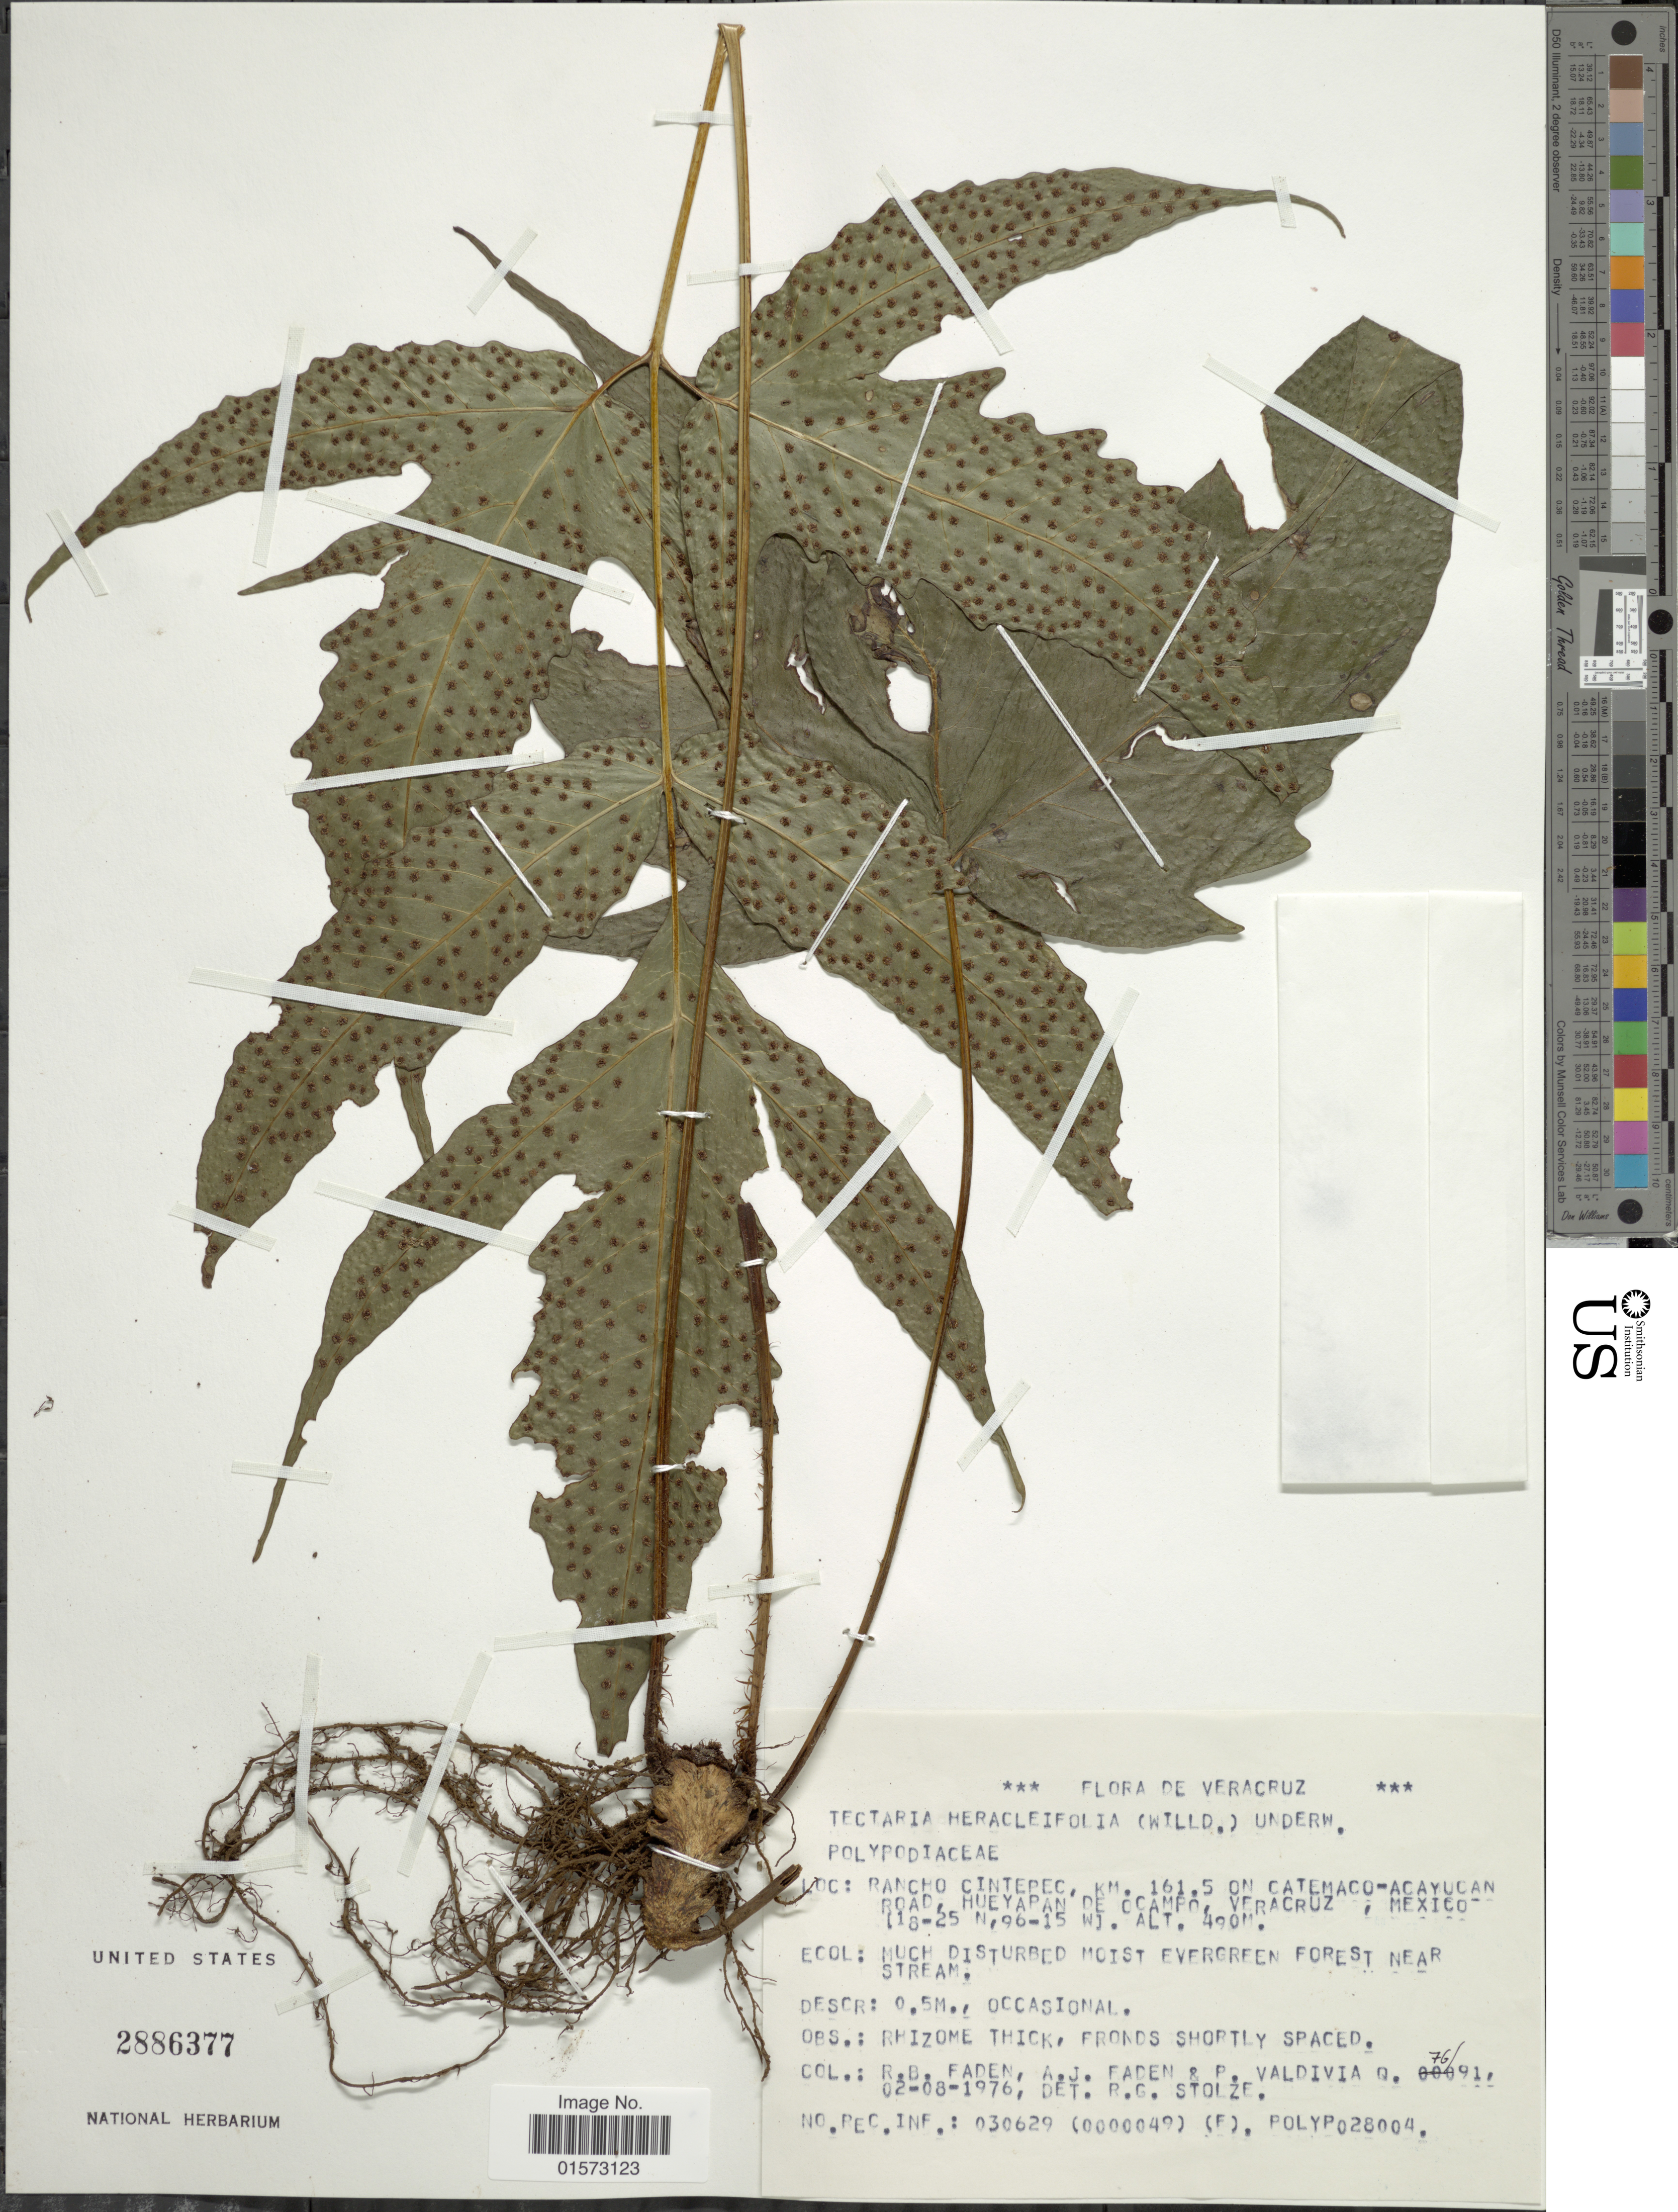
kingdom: Plantae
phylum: Tracheophyta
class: Polypodiopsida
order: Polypodiales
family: Tectariaceae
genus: Tectaria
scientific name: Tectaria heracleifolia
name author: (Willd.) Underw.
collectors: R. B. Faden, A. J. Faden & P. E. Valdivia Q.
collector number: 76/91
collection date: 1976-08-02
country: Mexico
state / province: Veracruz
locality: Veracruz, Rancho Cintepec, km. 161.5 on Catemaco-Acayucan Road, Hueyapan de Ocampo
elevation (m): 490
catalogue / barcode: US 2886377